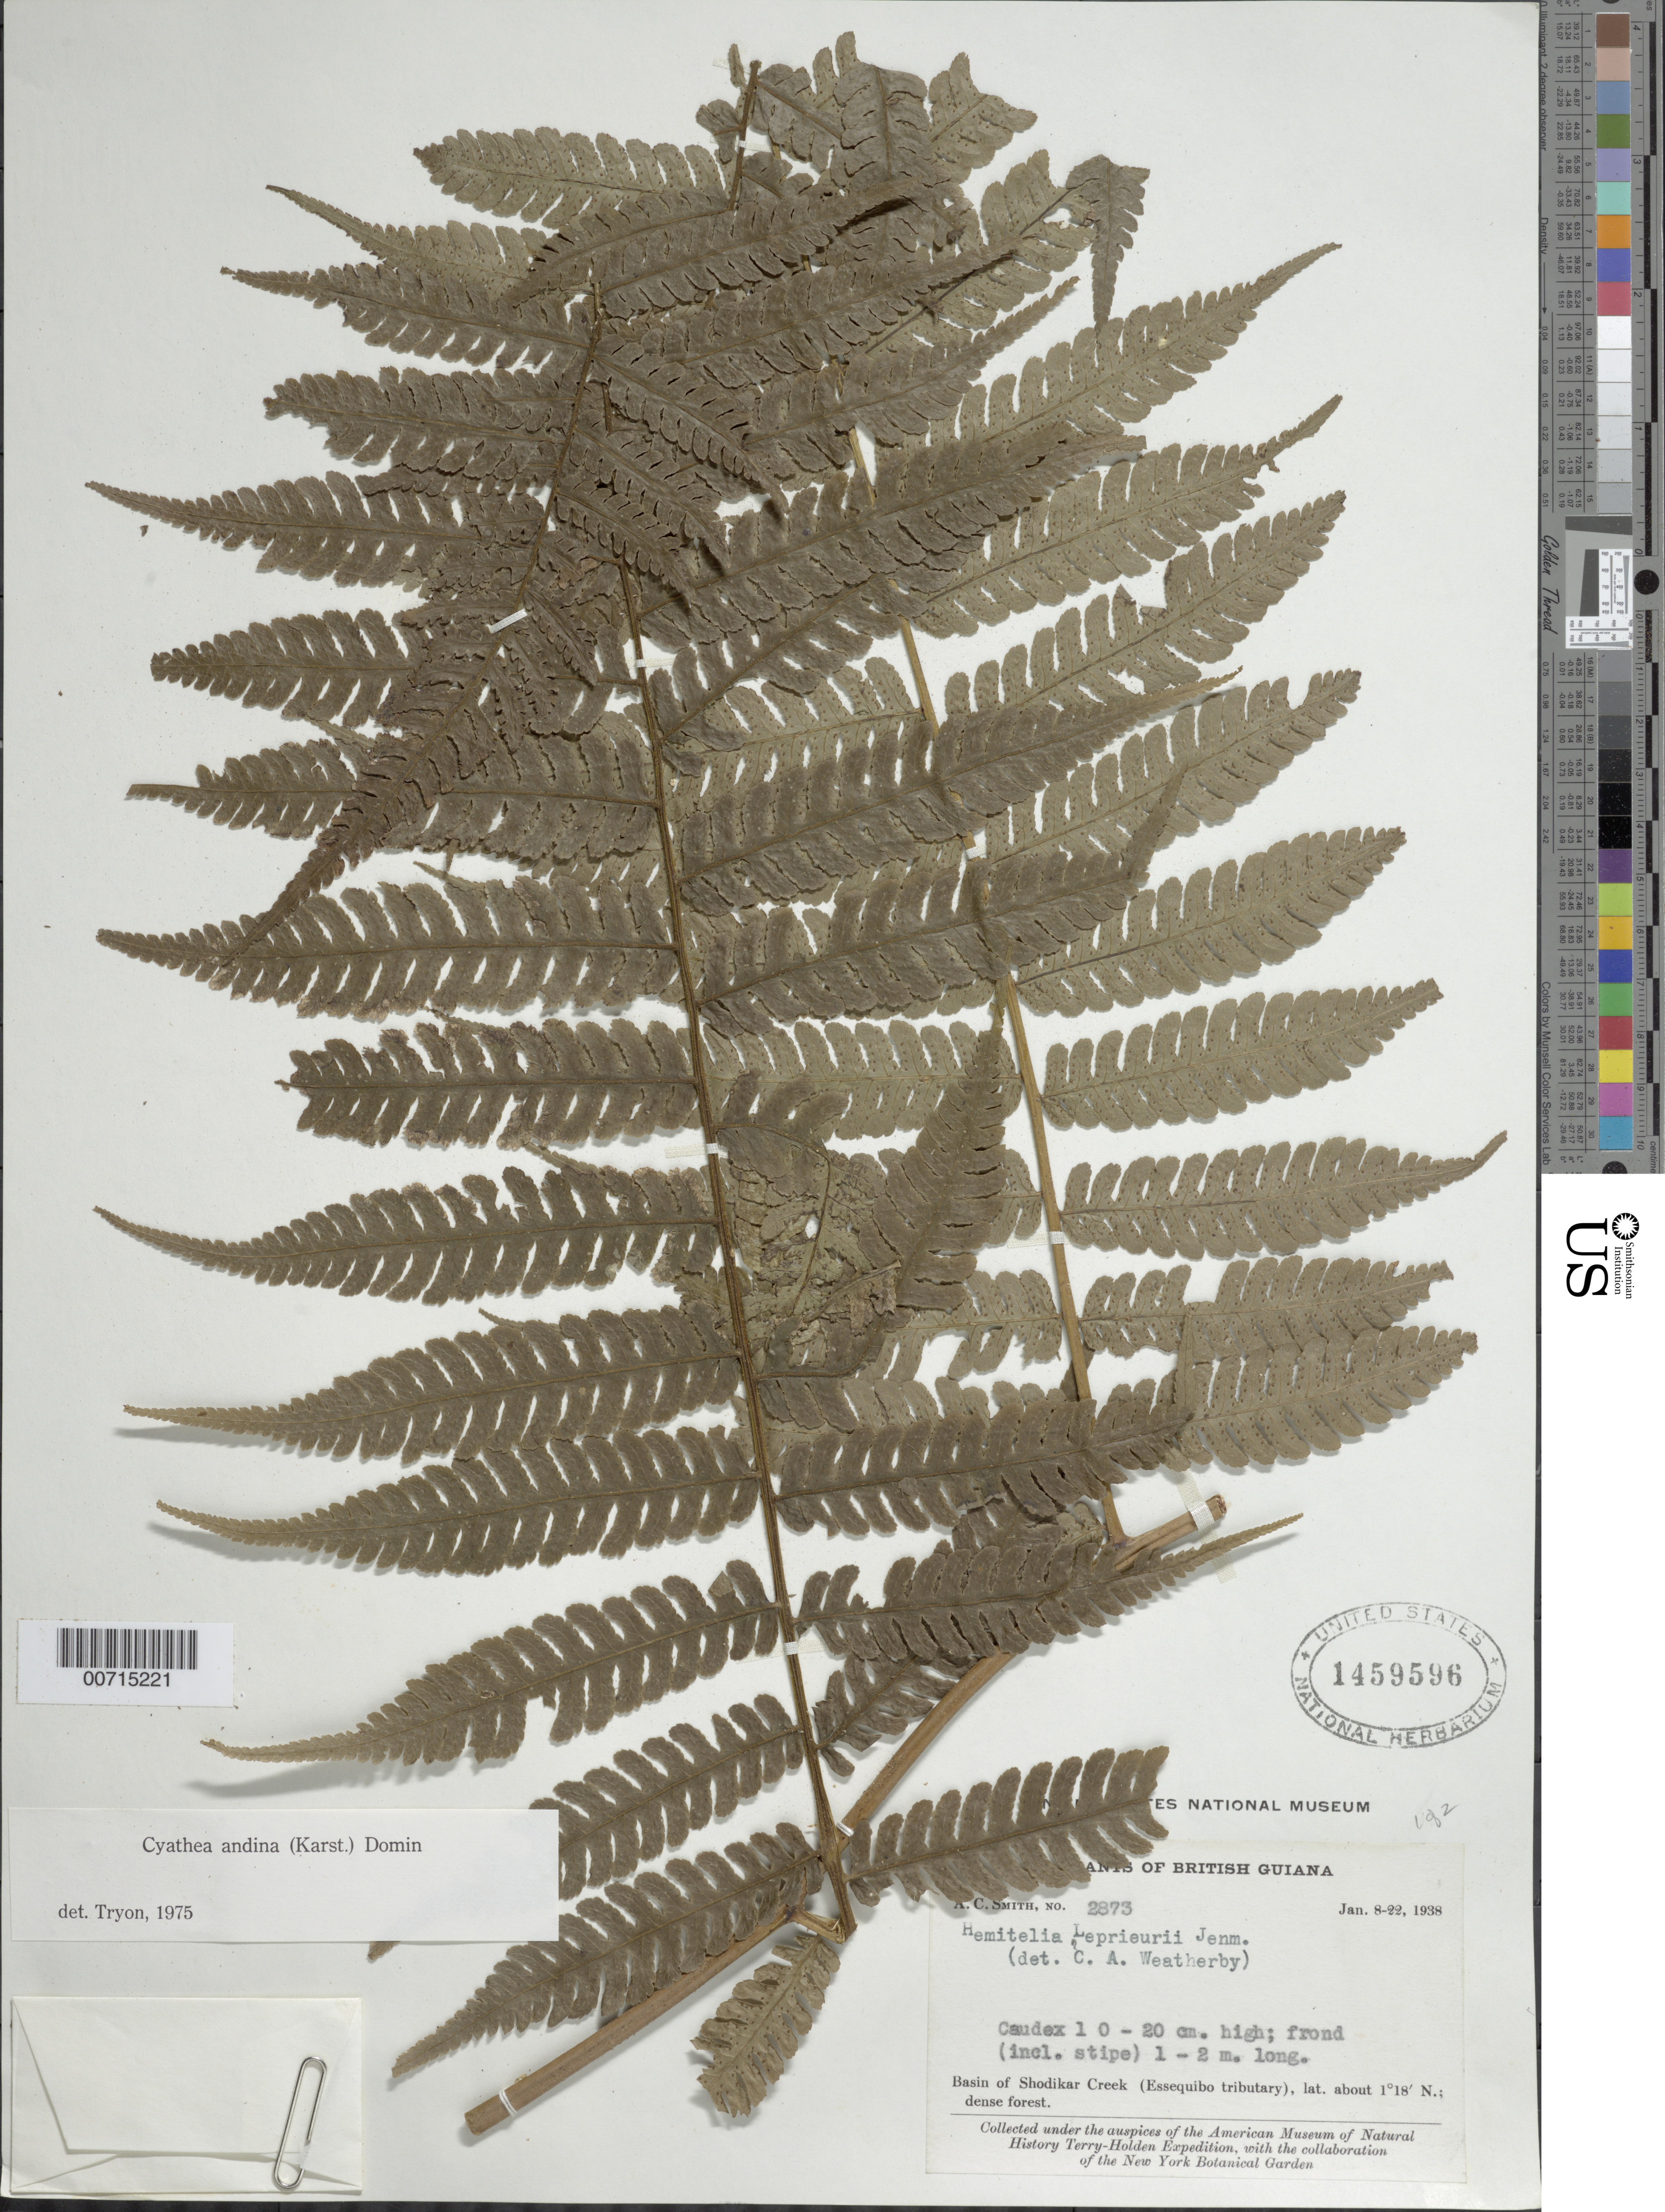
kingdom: Plantae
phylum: Tracheophyta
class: Polypodiopsida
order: Cyatheales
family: Cyatheaceae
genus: Cyathea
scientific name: Cyathea andina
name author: Domin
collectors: A. C. Smith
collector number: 2873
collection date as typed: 8-Jan-38 to 22-Jan-38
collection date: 1938-01-08/1938-01-22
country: Guyana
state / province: U. Takutu-U. Essequibo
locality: Shodikar Creek, basin of (Essequibo tributary), Akarai Mts.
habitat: Dense forest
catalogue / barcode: US 1459596